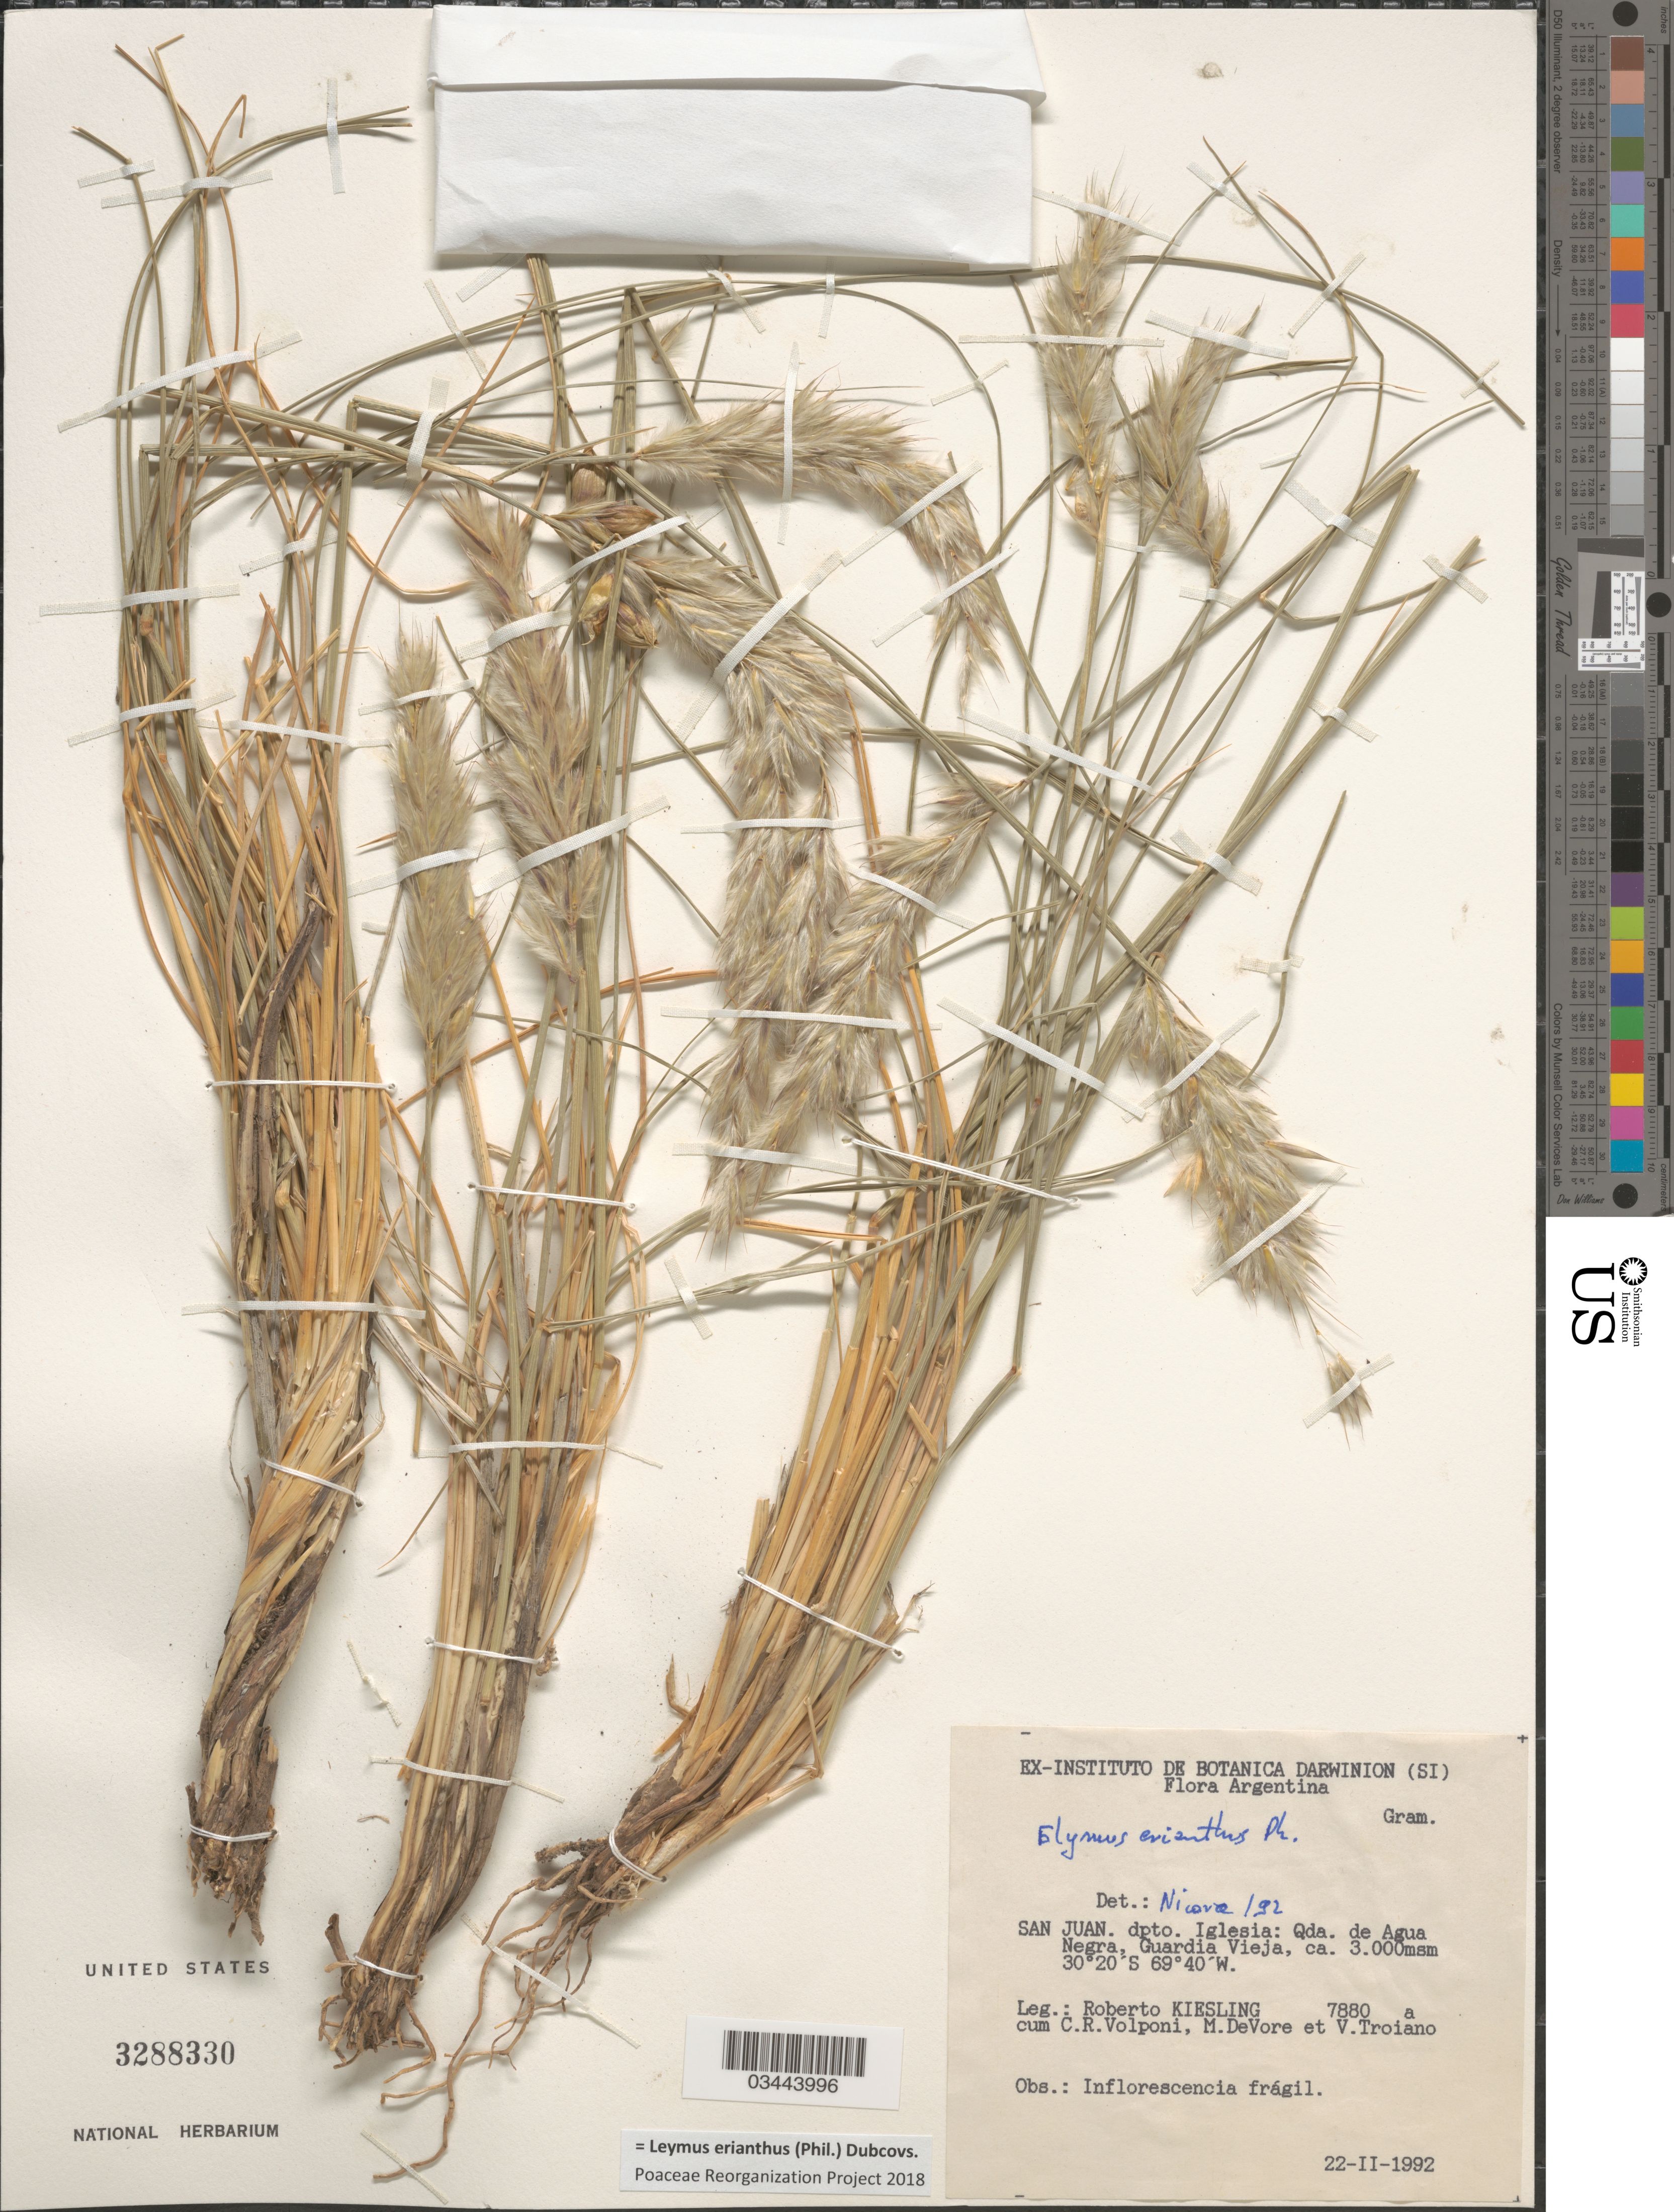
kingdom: Plantae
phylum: Tracheophyta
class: Liliopsida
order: Poales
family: Poaceae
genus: Leymus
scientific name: Leymus erianthus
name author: (Phil.) Dubcovsky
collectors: R. Kiesling, C. Volponi, M. DeVore & V. Troiano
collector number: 7880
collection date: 1992-02-22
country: Argentina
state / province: San Juan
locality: Dpto. Iglesia: Qda. de Agua Negra, Guardia Vieja.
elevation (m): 3000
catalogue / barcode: US 3288330